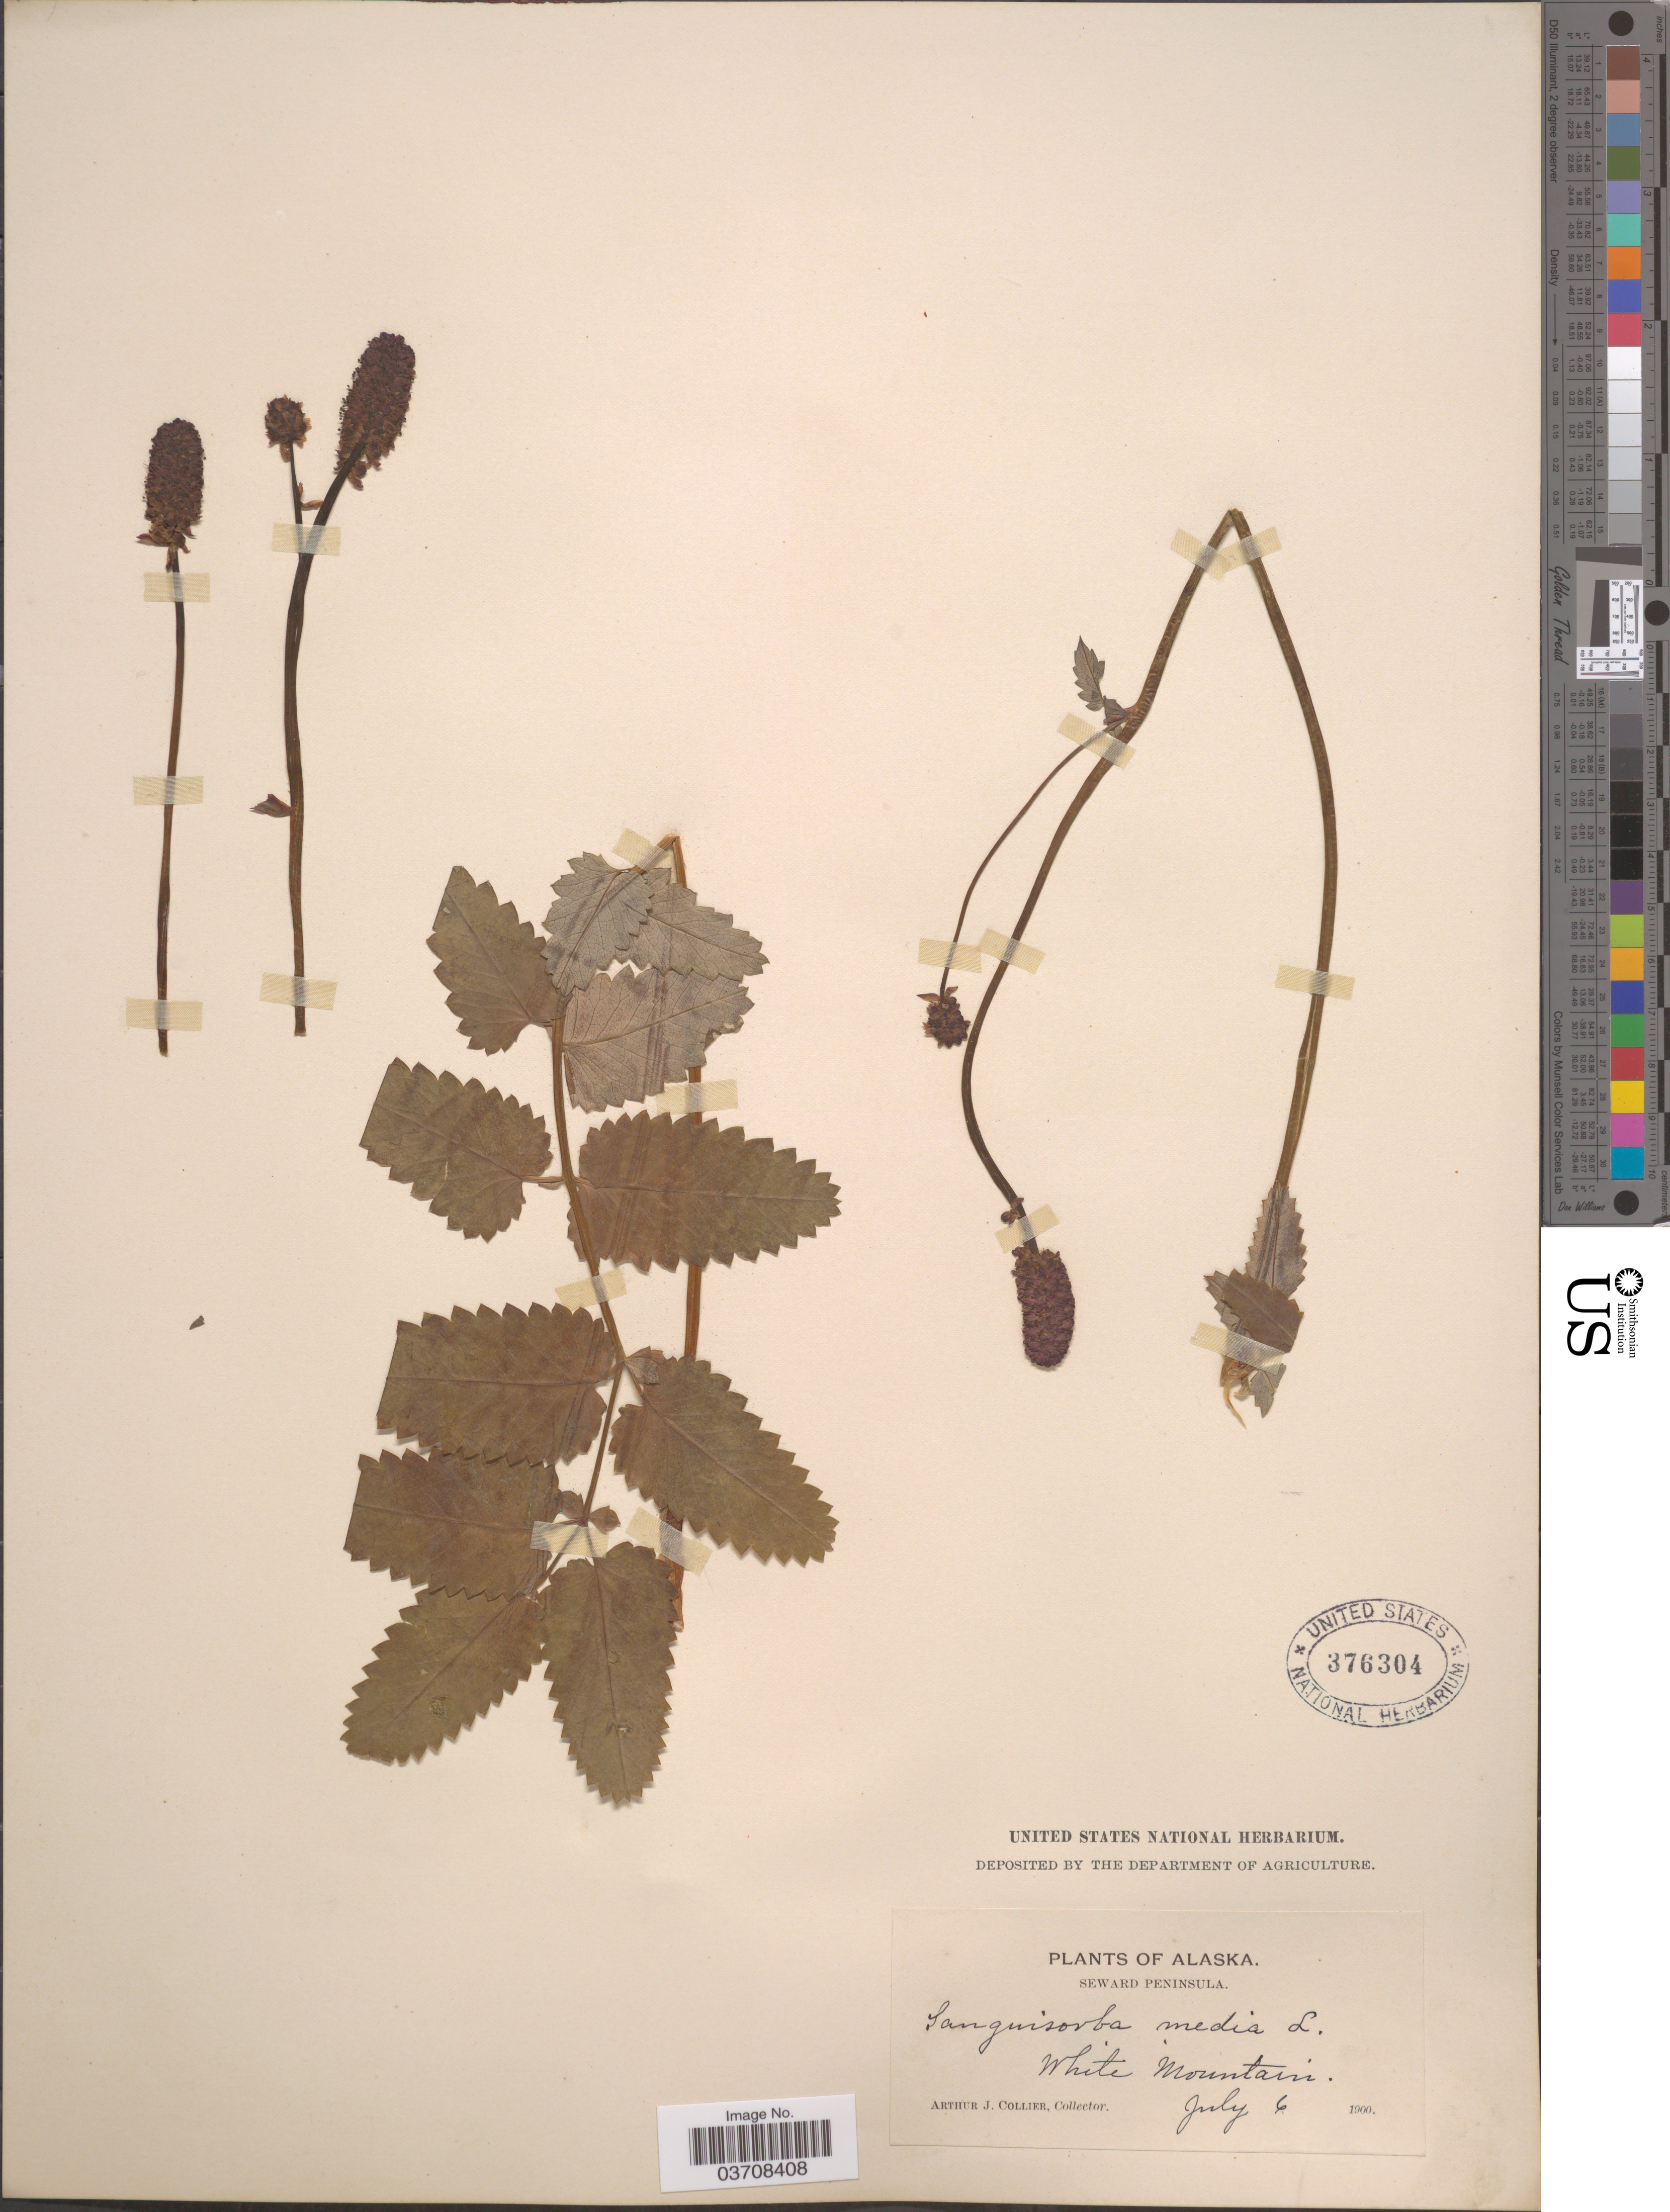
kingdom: Plantae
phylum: Tracheophyta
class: Magnoliopsida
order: Rosales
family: Rosaceae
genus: Sanguisorba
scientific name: Sanguisorba officinalis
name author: L.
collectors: A. Collier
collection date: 1900-07-06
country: United States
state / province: Alaska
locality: Seward Peninsula. White Mountain.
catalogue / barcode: US 376304